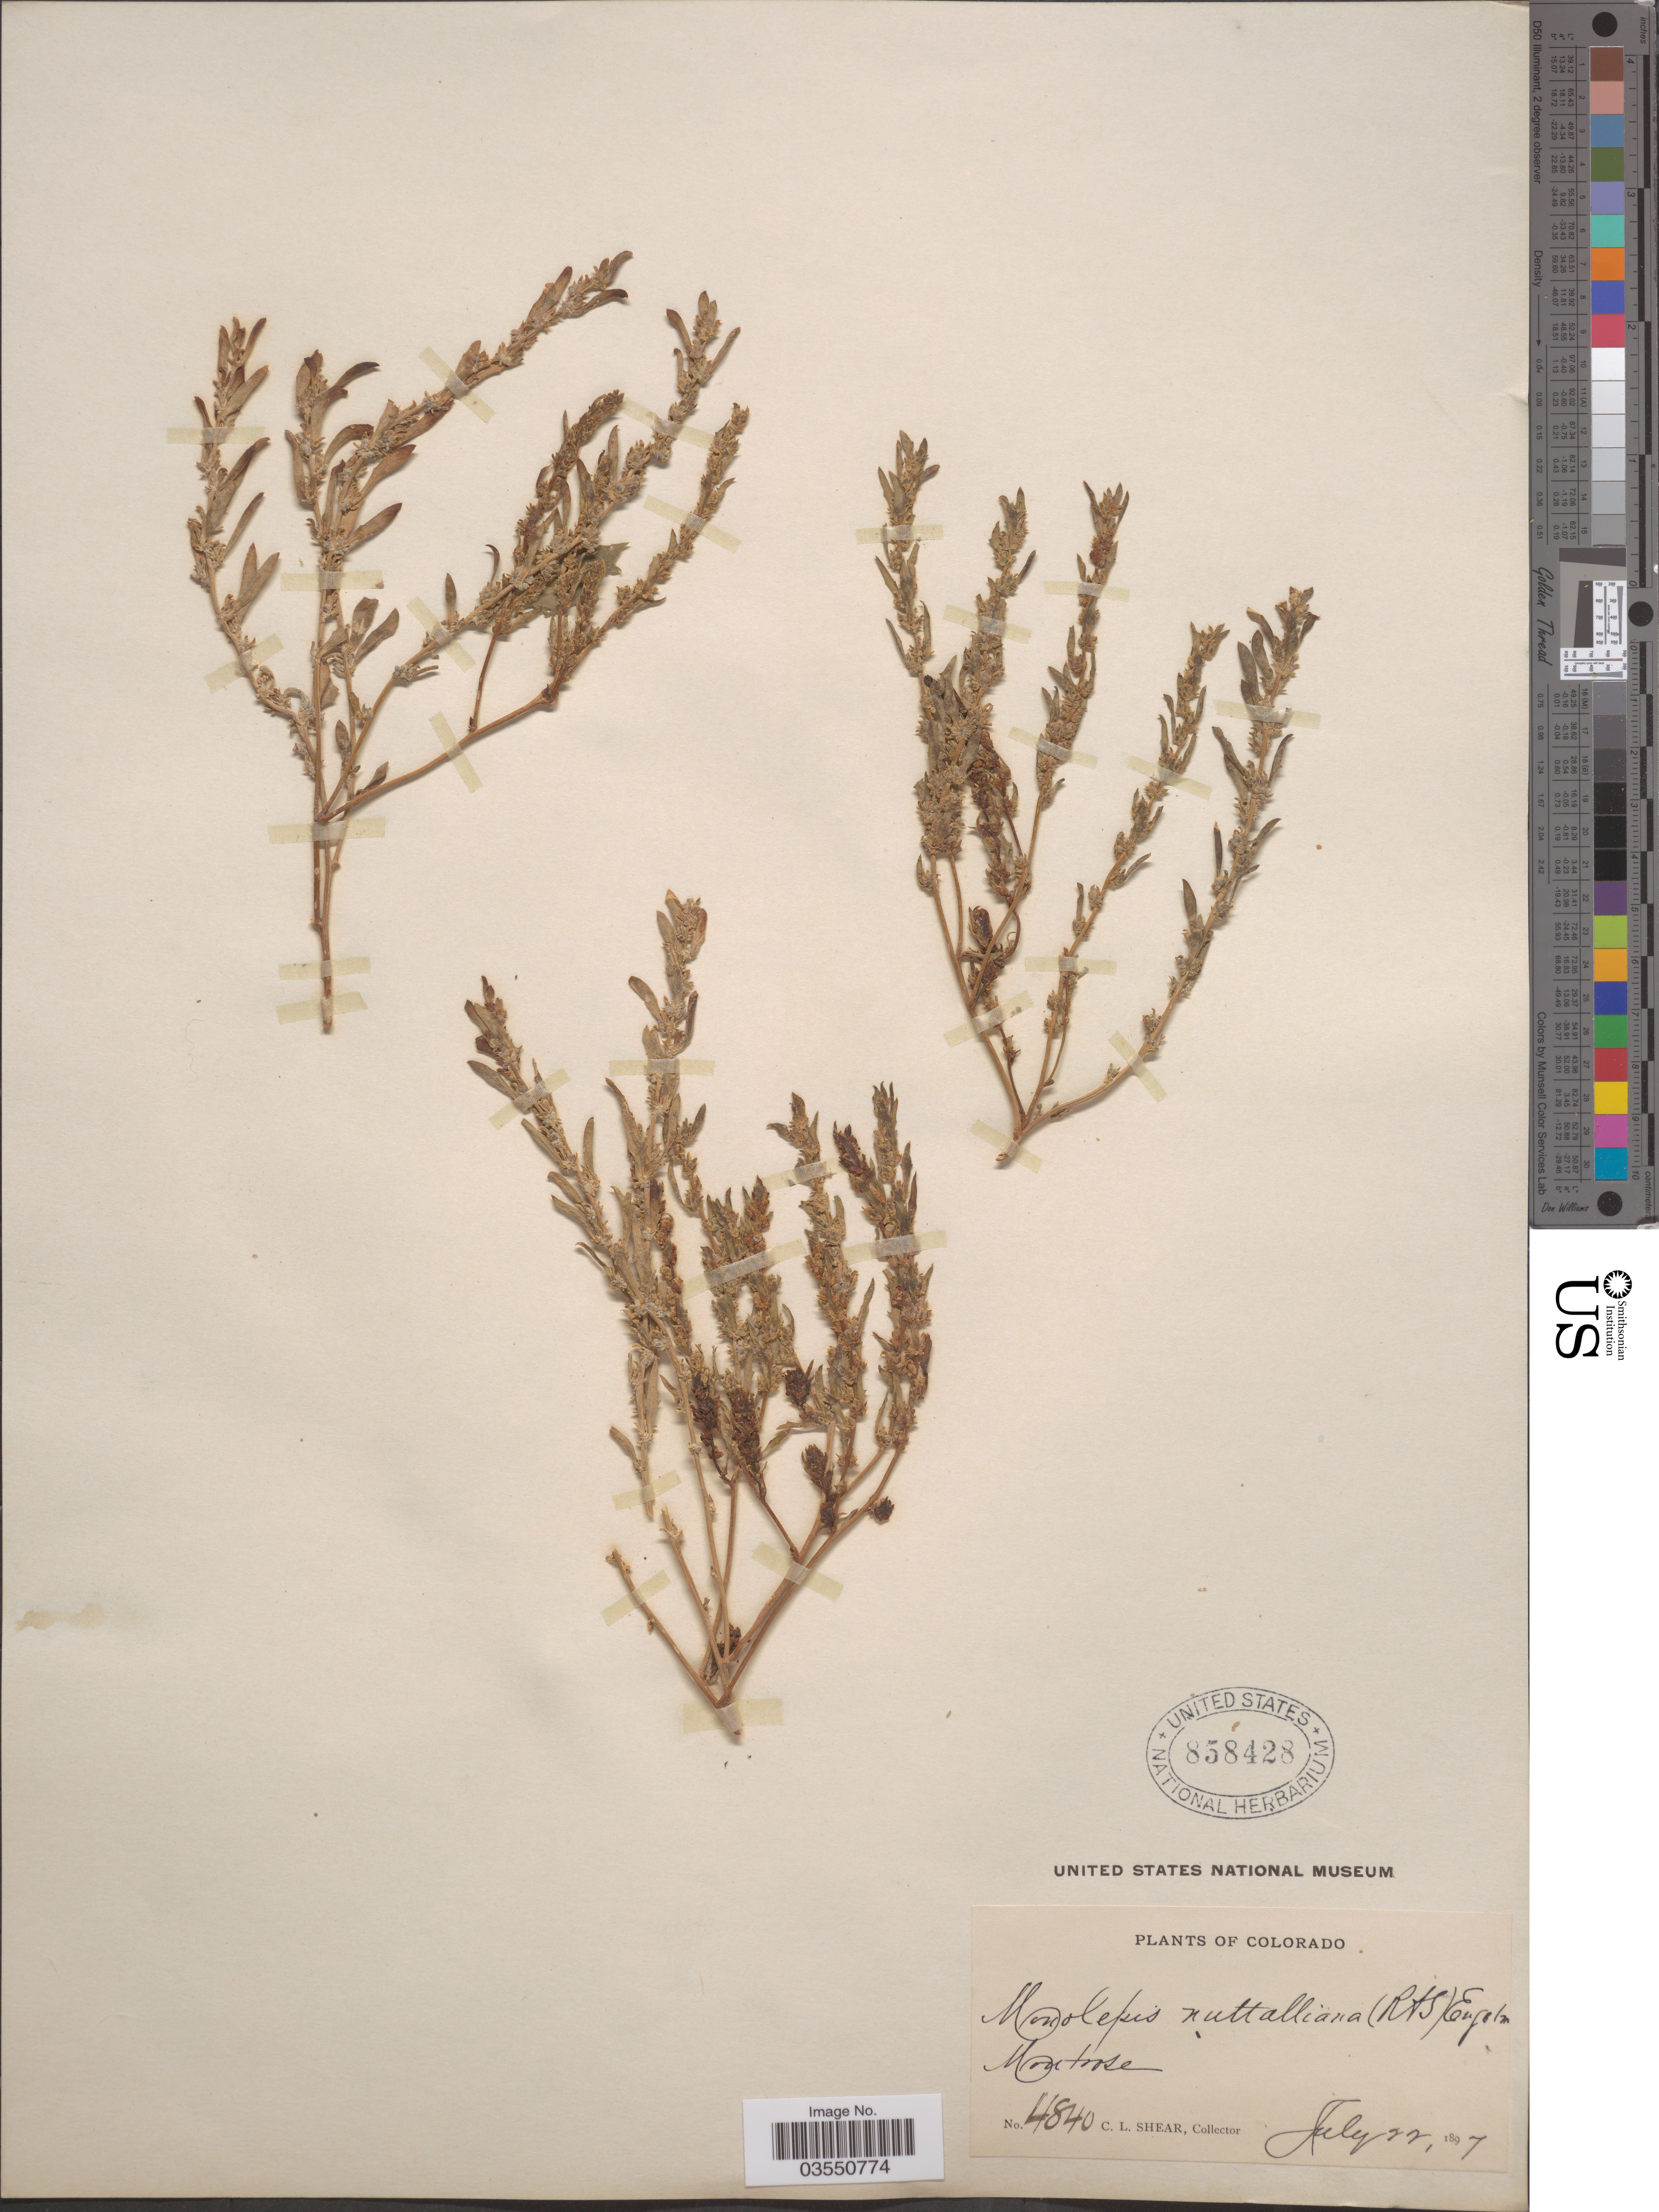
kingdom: Plantae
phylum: Tracheophyta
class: Magnoliopsida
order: Caryophyllales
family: Amaranthaceae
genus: Blitum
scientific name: Blitum nuttallianum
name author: Schult.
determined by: U.S. National Herbarium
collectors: C. L. Shear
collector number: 4840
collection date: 1897-07-22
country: United States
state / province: Colorado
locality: Montrose.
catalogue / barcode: US 858428